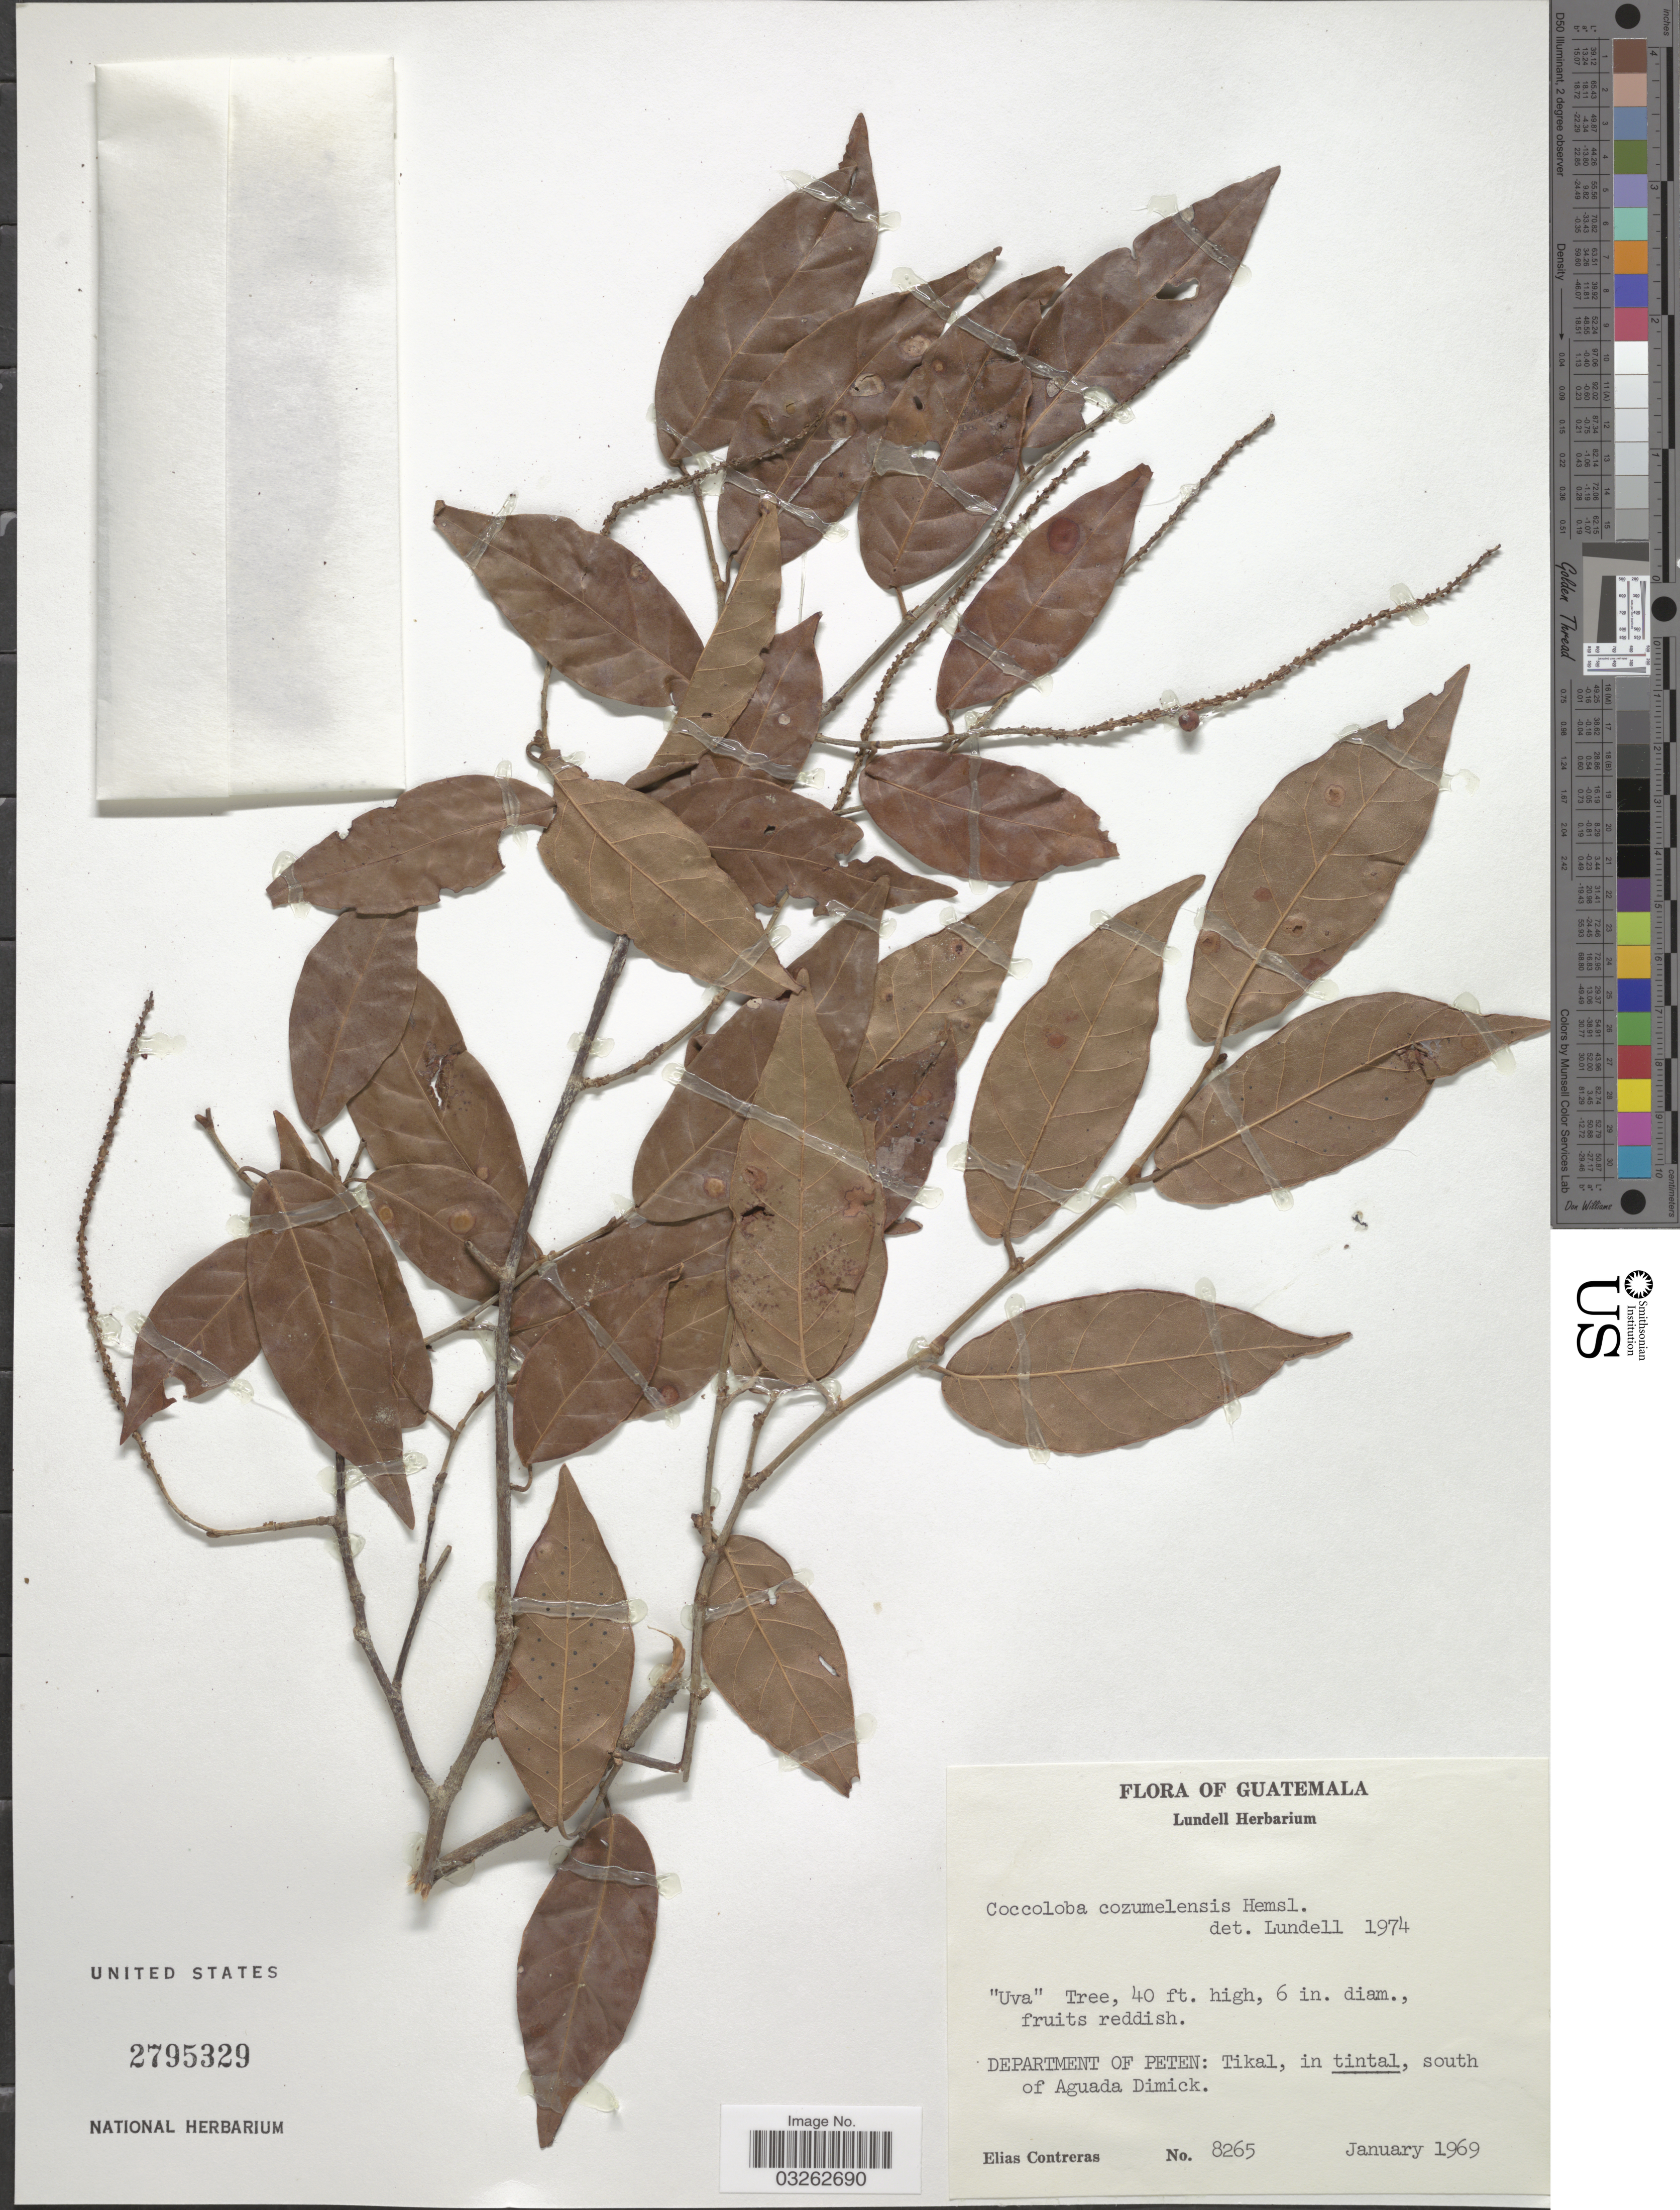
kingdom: Plantae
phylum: Tracheophyta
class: Magnoliopsida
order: Caryophyllales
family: Polygonaceae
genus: Coccoloba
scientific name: Coccoloba cozumelensis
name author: Hemsl.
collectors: E. Contreras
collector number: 8265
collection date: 1969-01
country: Guatemala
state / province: El Petén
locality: Department of Peten: Tikal, in tintal, south of Aguada Dimick.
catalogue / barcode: US 2795329